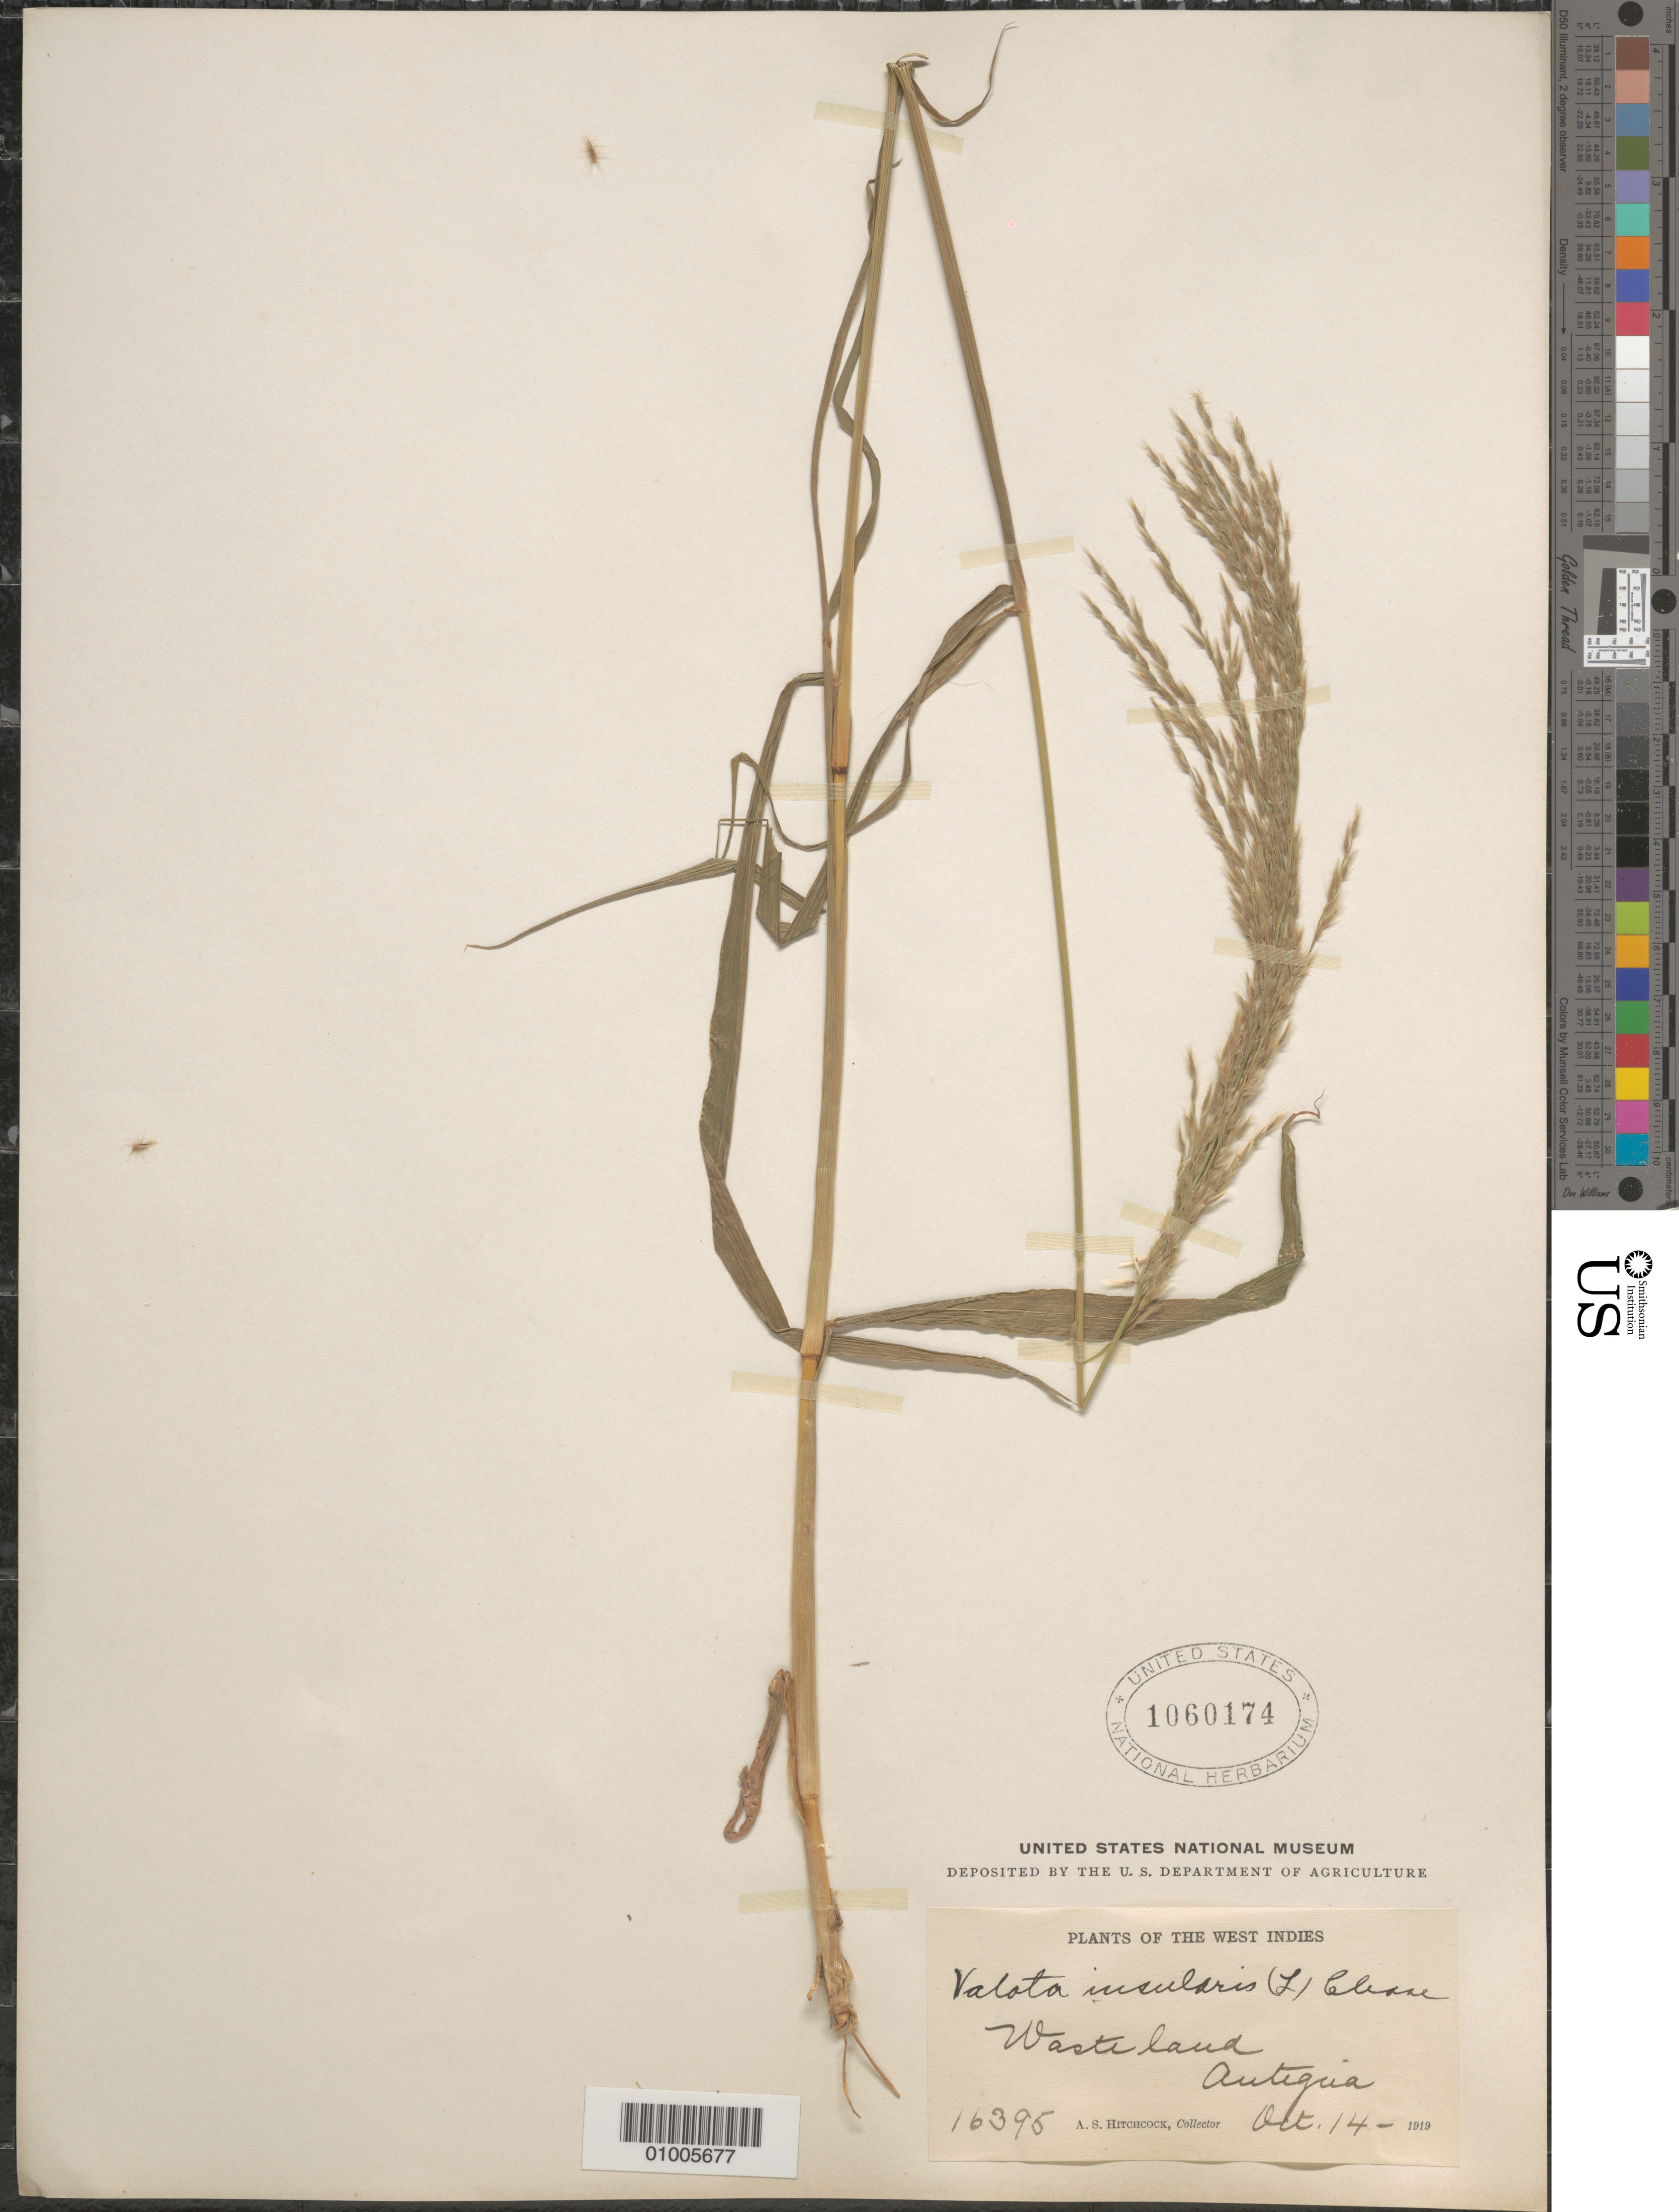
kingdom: Plantae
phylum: Tracheophyta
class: Liliopsida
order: Poales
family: Poaceae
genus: Digitaria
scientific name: Digitaria insularis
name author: (L.) Mez ex Ekman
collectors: A. S. Hitchcock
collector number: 16395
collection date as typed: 14 Oct 1919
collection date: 1919-10-14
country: Antigua and Barbuda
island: Antigua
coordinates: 0 N, 0 E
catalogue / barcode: US 1060174